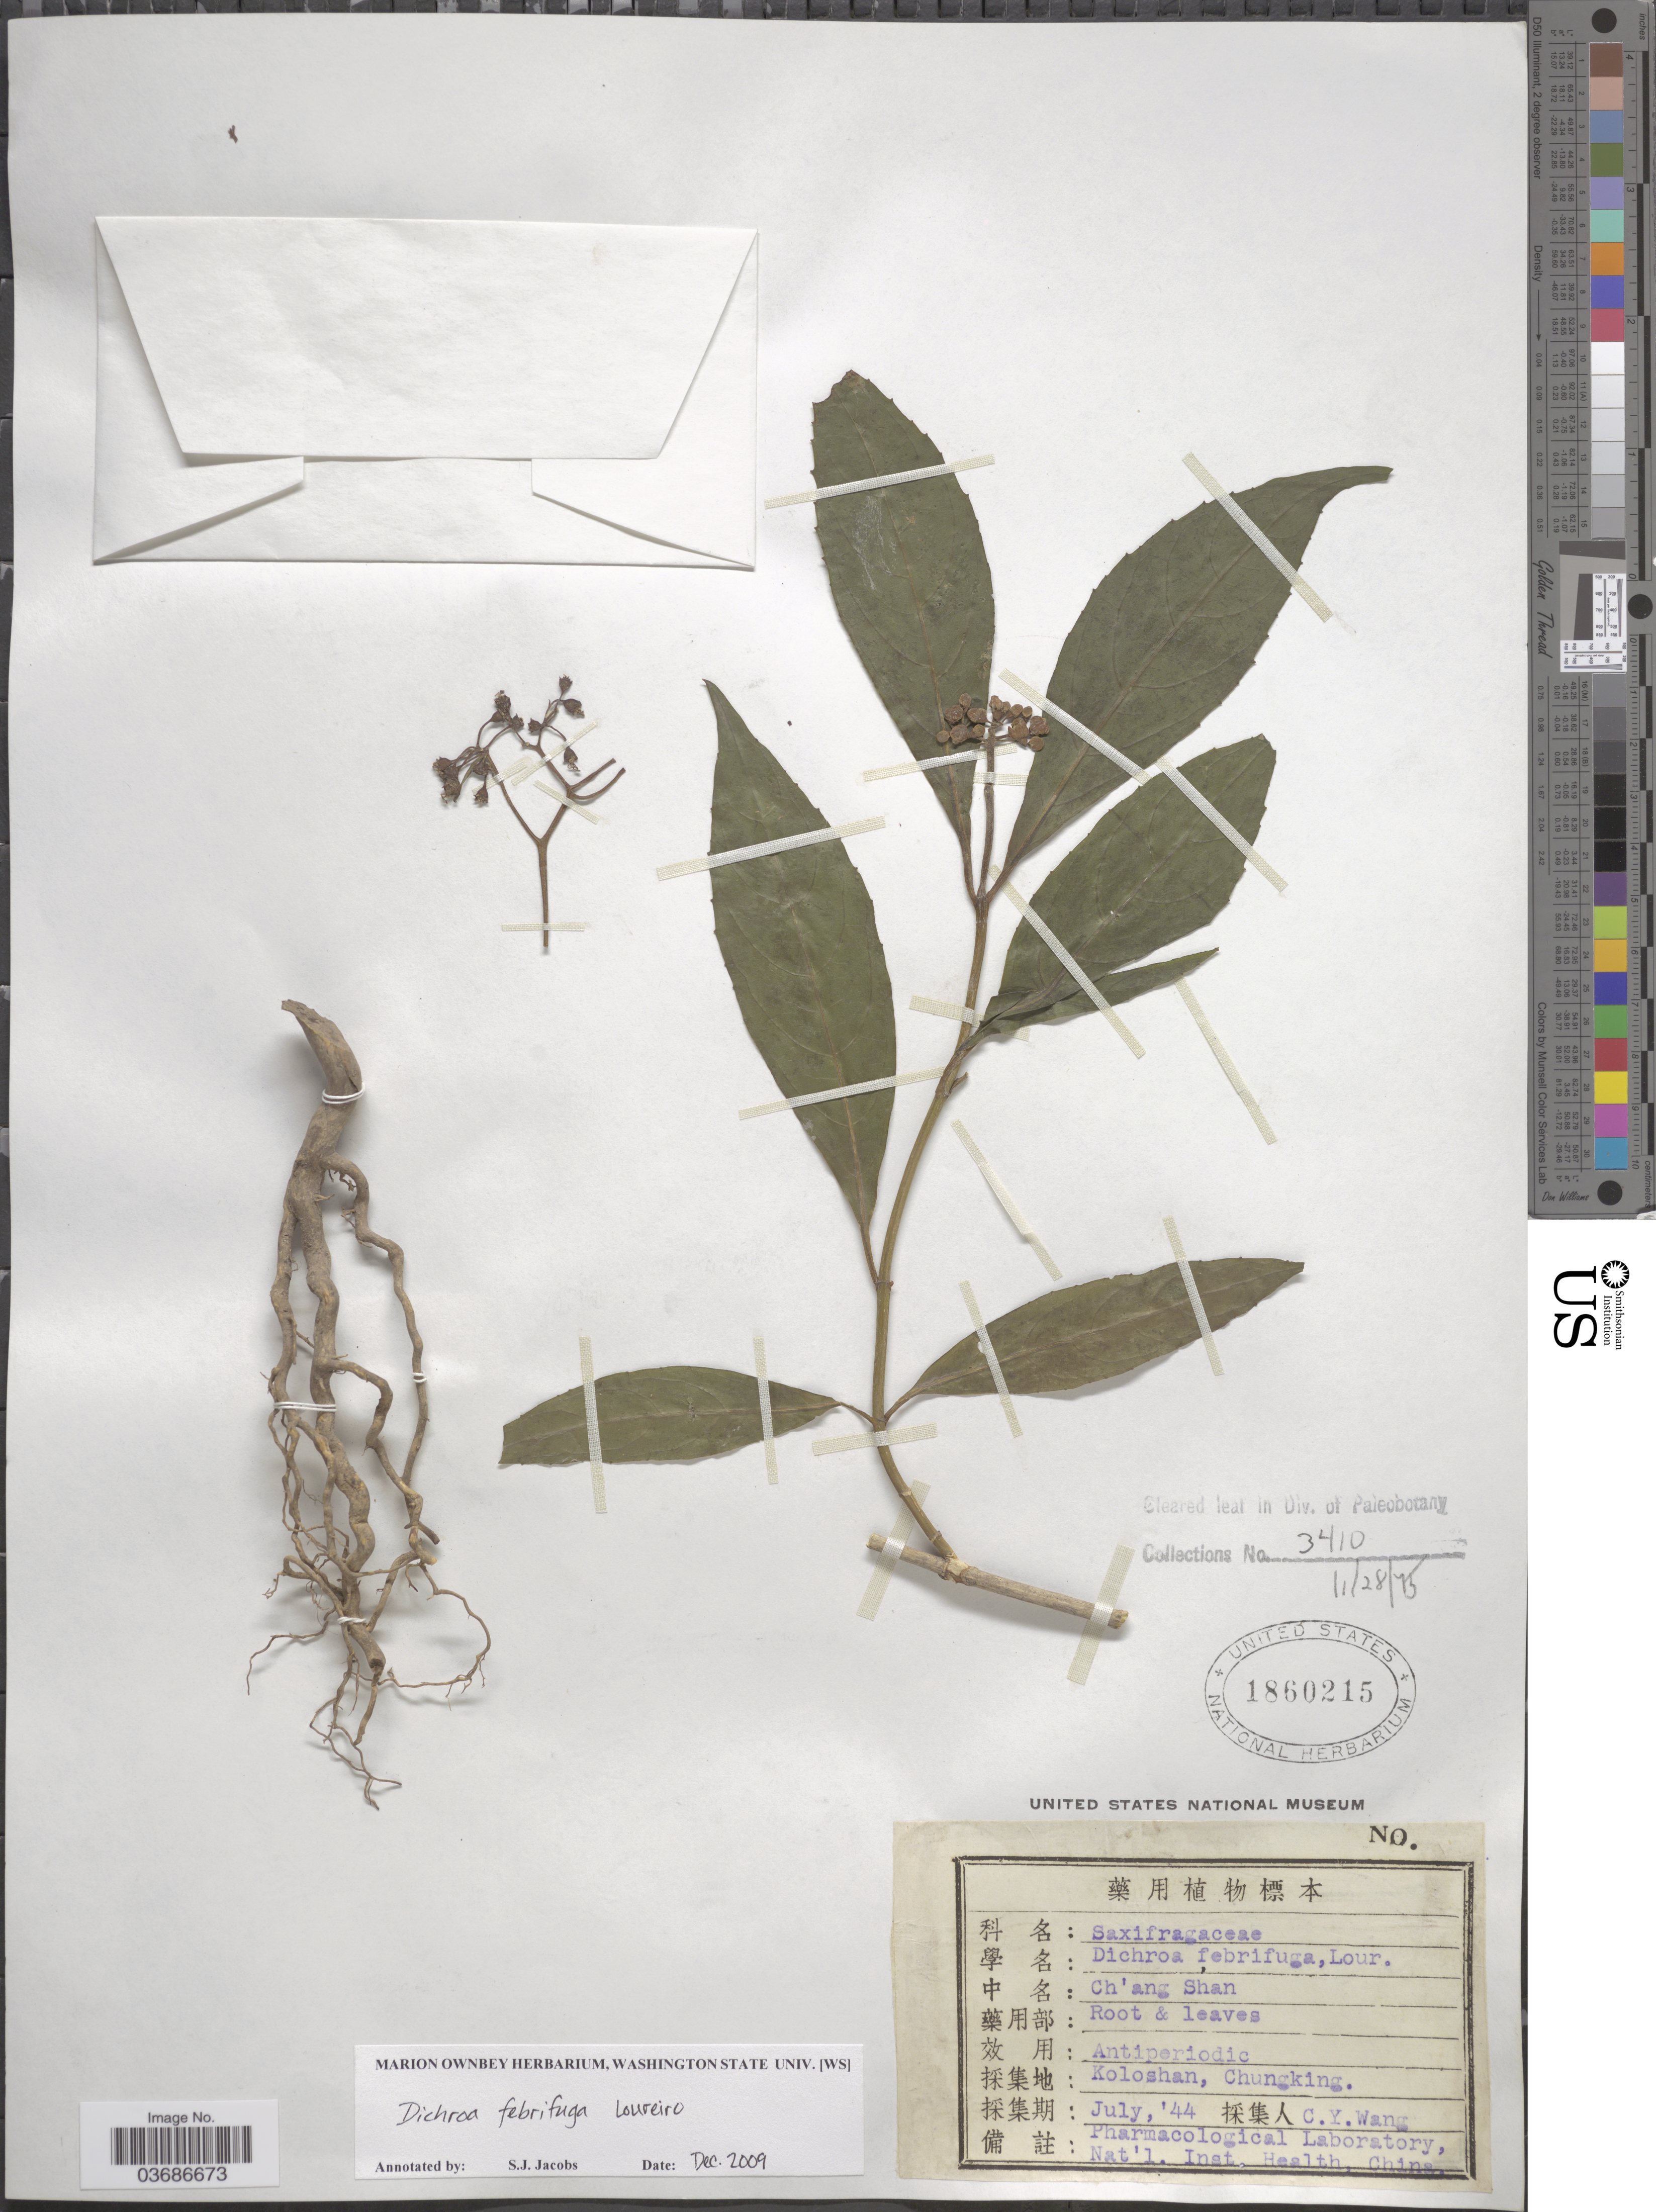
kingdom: Plantae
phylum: Tracheophyta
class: Magnoliopsida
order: Cornales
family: Hydrangeaceae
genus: Hydrangea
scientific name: Hydrangea febrifuga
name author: (Lour.) Y. De Smet & C. Granados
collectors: C. y. Wang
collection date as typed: Transcribed d/m/y: /7/44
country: China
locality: Koloshan, Chungking.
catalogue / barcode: US 1860215